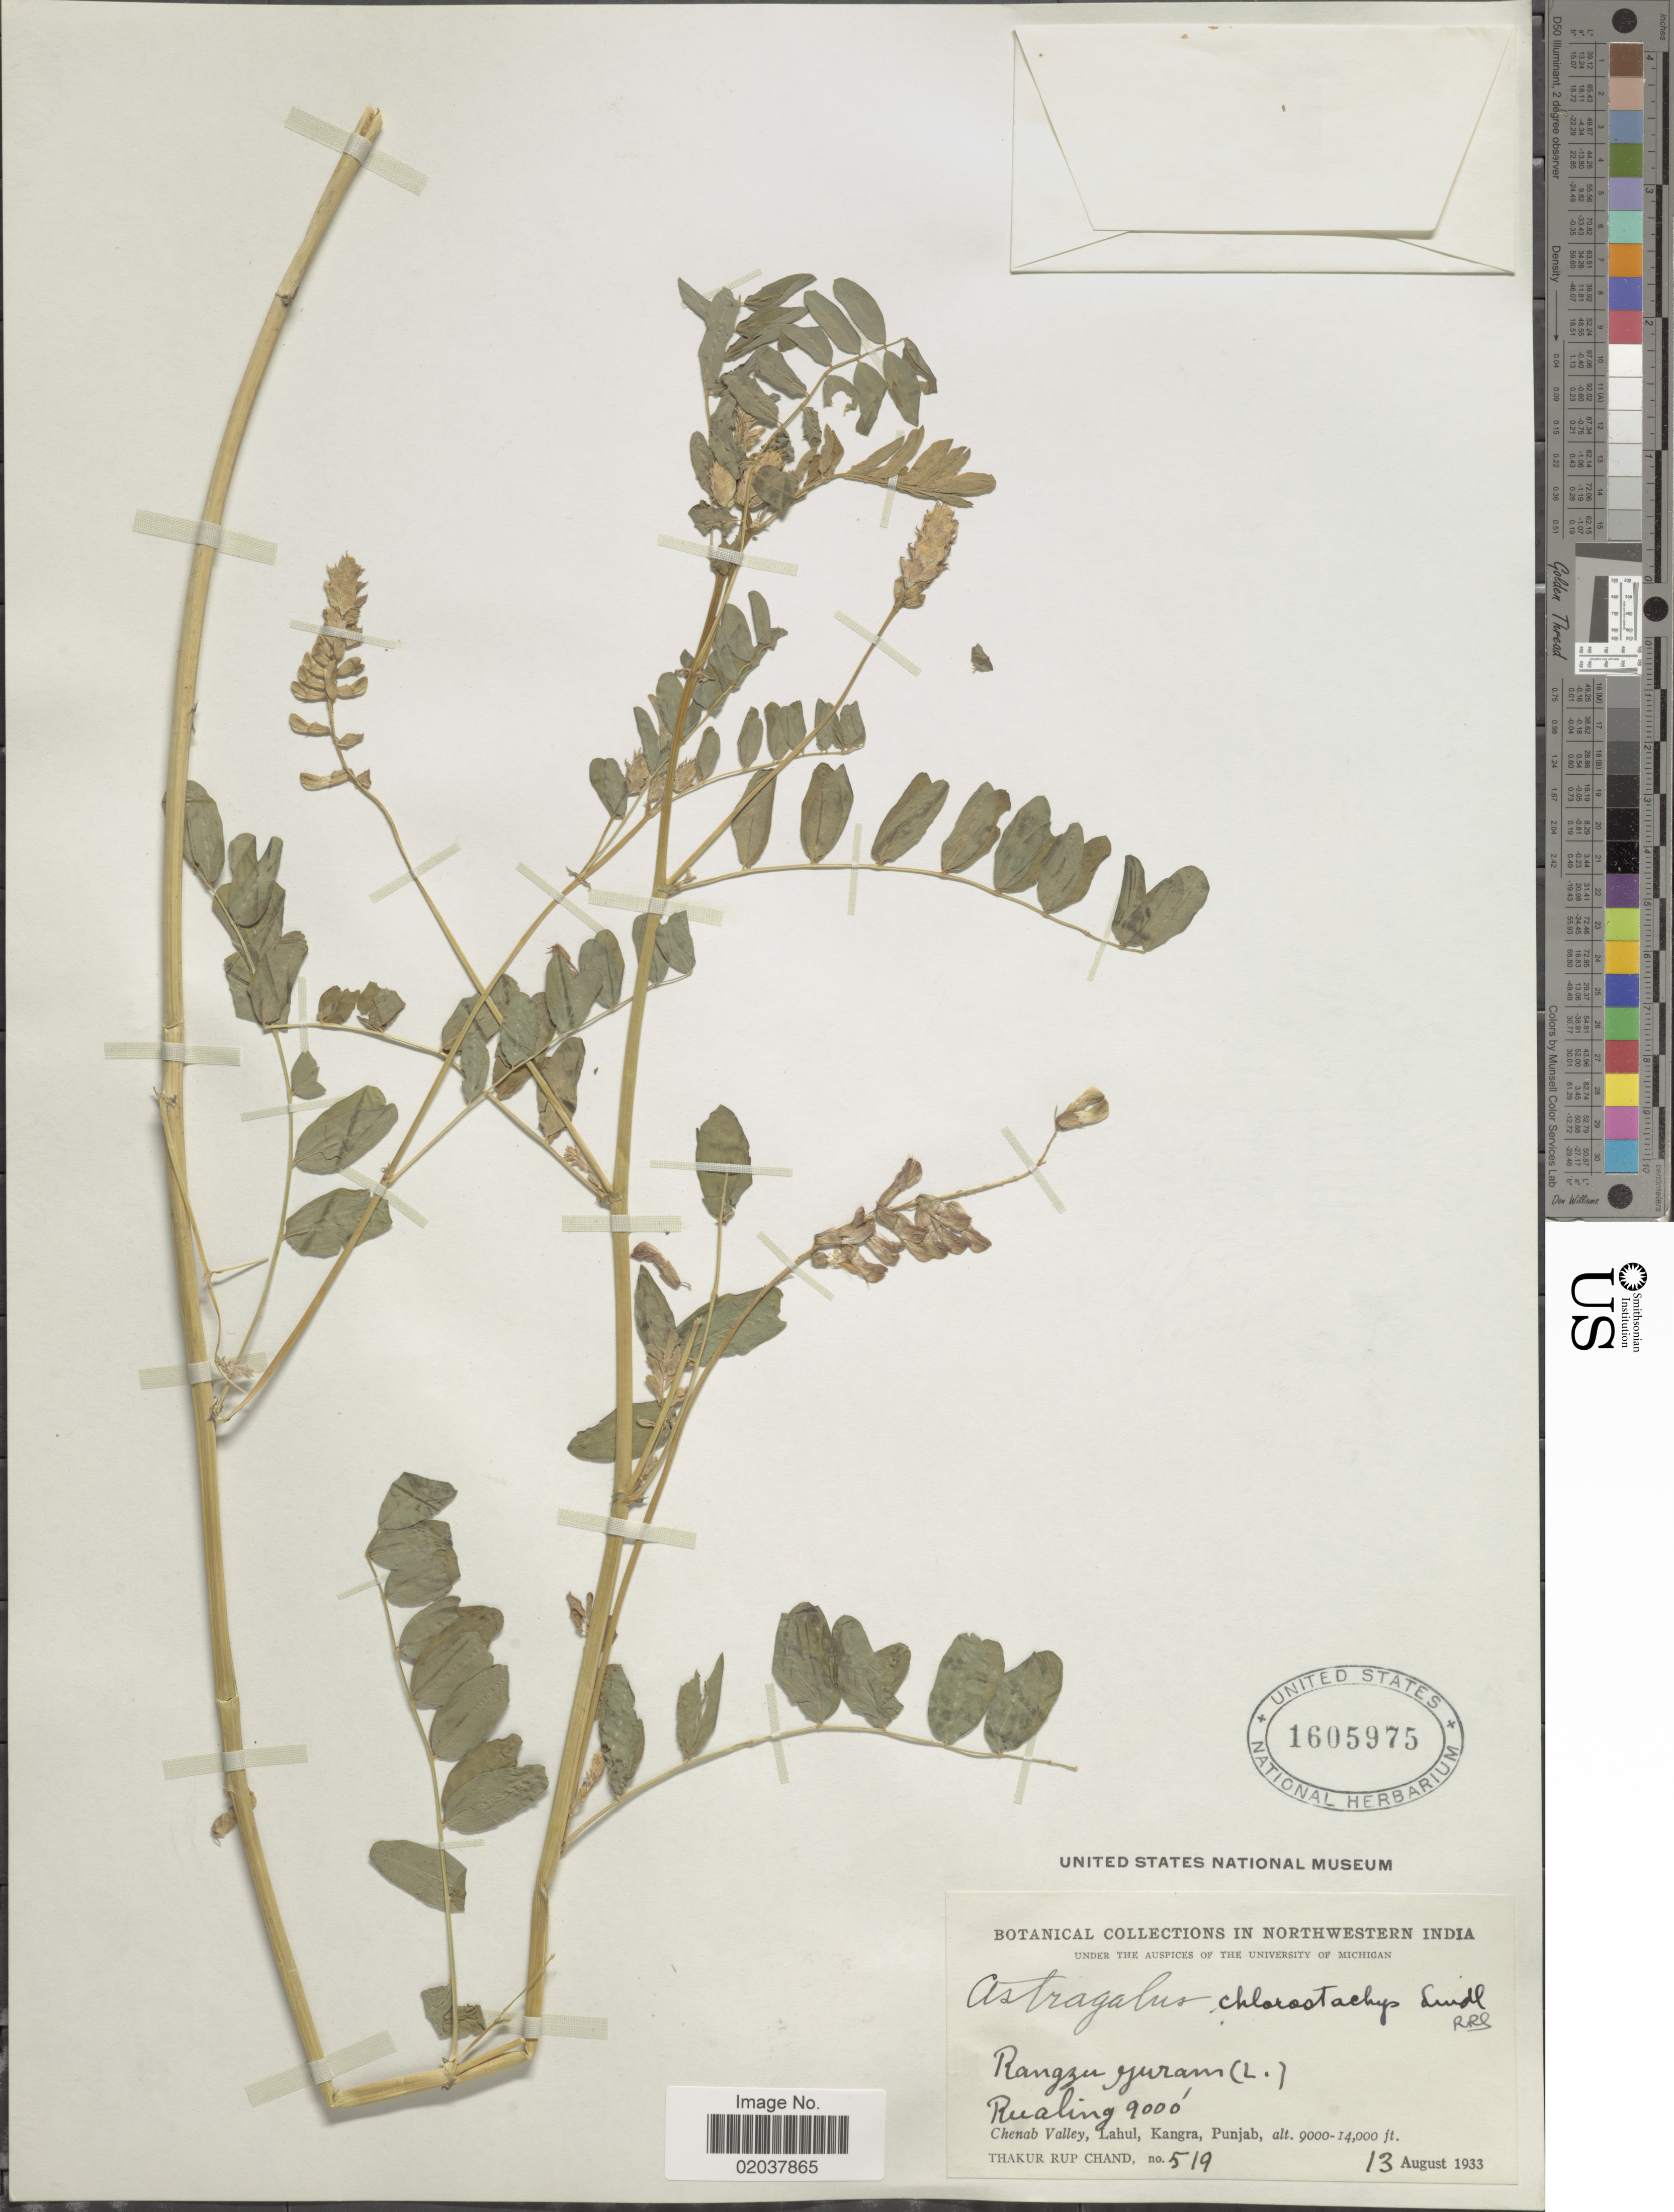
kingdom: Plantae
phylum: Tracheophyta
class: Magnoliopsida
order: Fabales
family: Fabaceae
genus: Astragalus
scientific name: Astragalus chlorostachys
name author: Lindl.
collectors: T. R. Chand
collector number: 519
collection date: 1933-08-13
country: India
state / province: Punjab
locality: Northwestern India, Rualing, Chenab Valley, Lahul, Kangra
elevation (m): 2743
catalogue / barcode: US 1605975